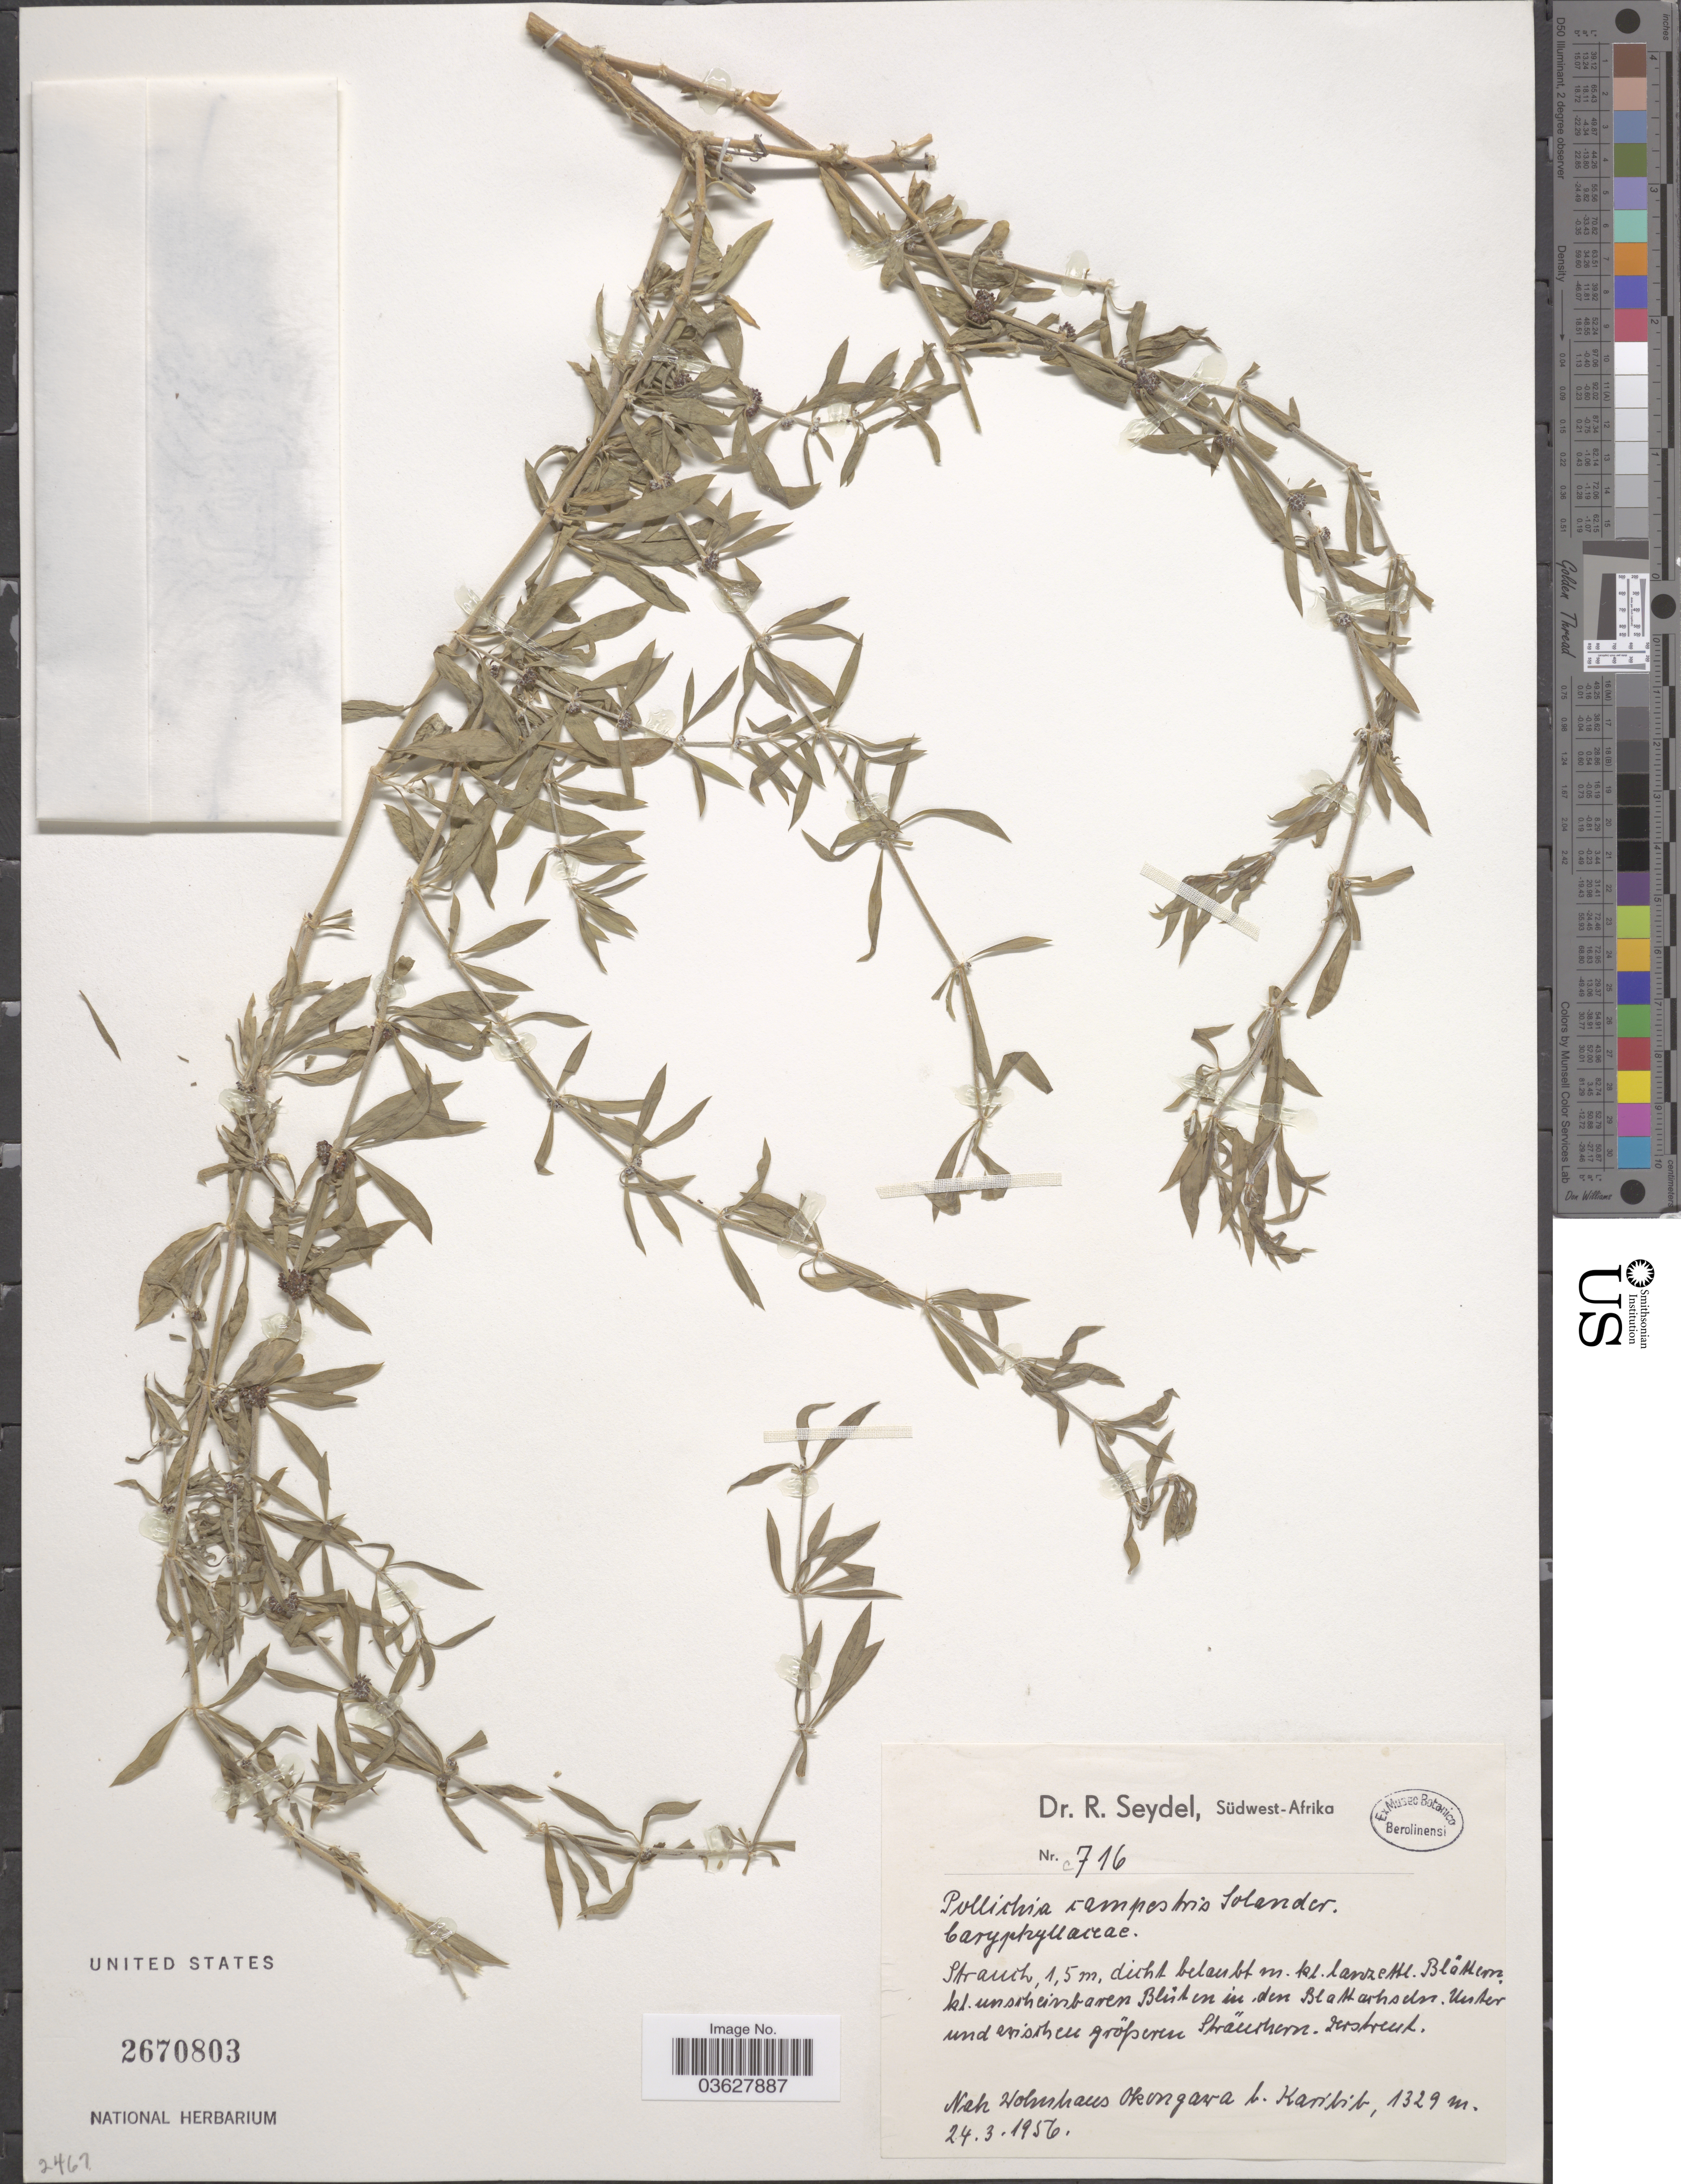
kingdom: Plantae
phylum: Tracheophyta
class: Magnoliopsida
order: Caryophyllales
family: Caryophyllaceae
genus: Pollichia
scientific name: Pollichia campestris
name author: Aiton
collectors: R. Seydel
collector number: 716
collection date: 1956-03-24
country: Namibia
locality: Südwest-Afrika. Nah Wohnhaus Okongawa b. Karibib.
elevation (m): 1329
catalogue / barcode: US 2670803